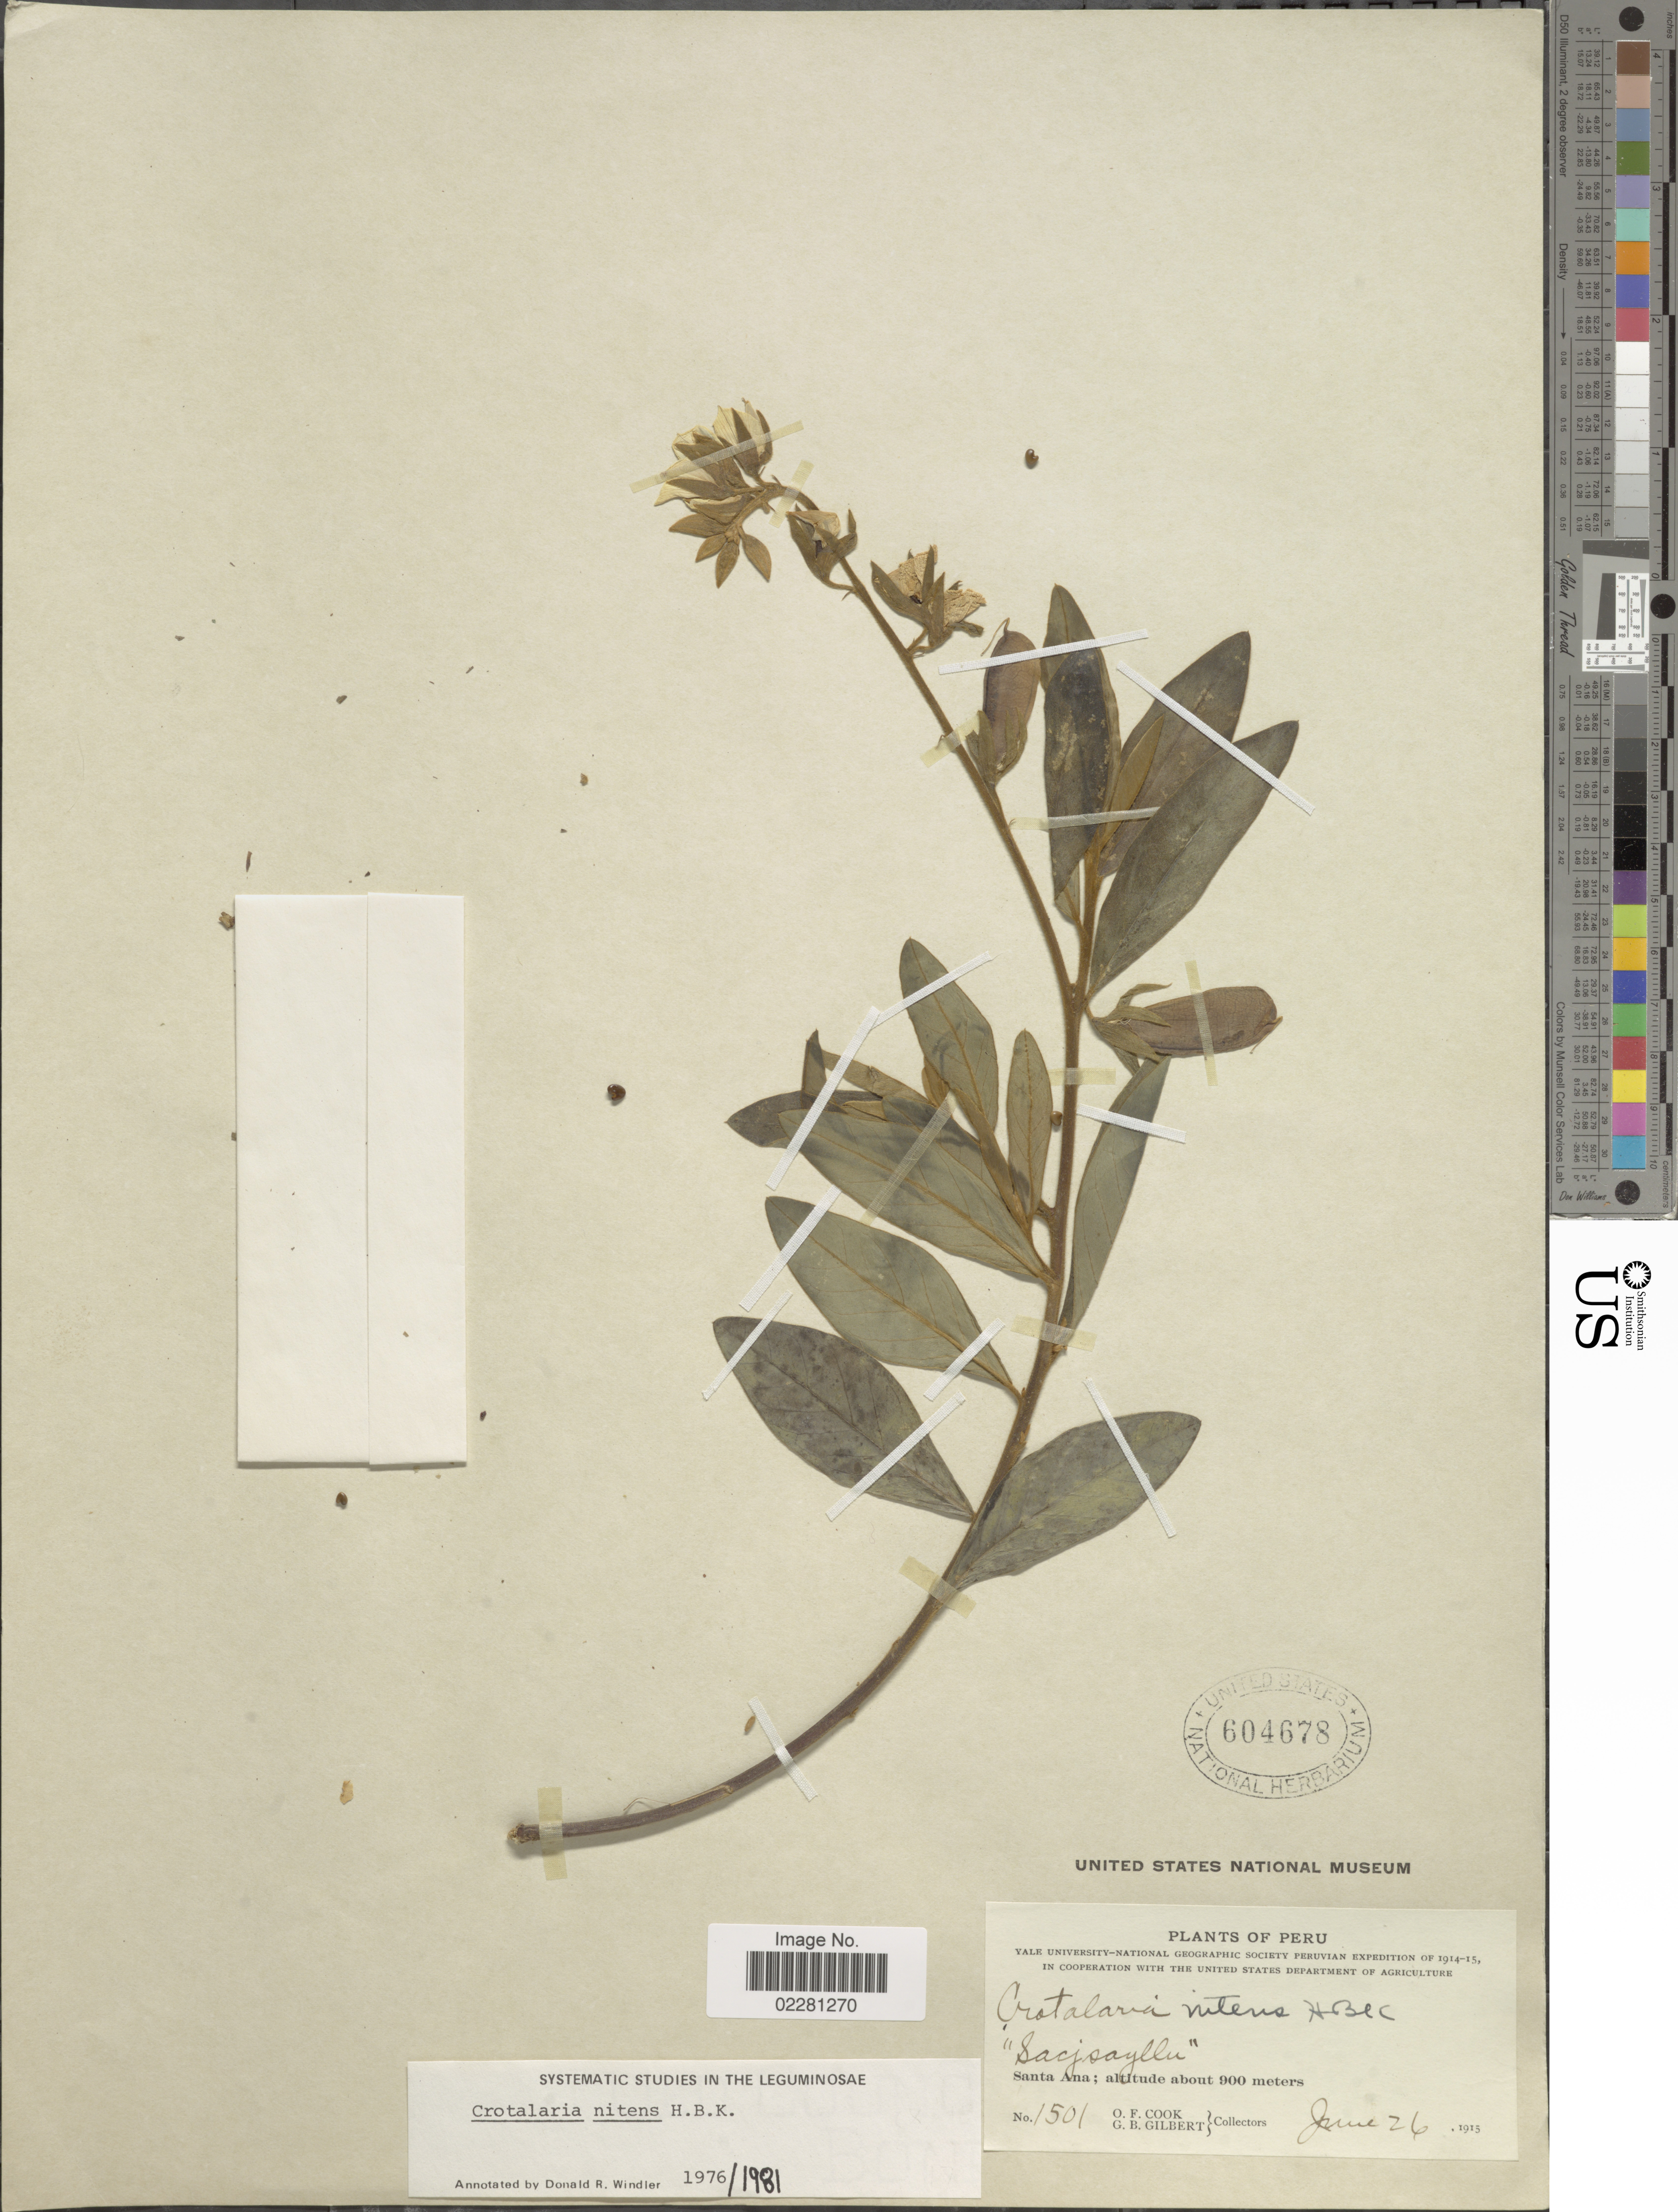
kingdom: Plantae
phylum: Tracheophyta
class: Magnoliopsida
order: Fabales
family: Fabaceae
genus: Crotalaria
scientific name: Crotalaria nitens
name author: Kunth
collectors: O. F. Cook & G. B. Gilbert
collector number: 1501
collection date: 1915-06-26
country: Peru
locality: Santa Ana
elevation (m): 900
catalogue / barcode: US 604678